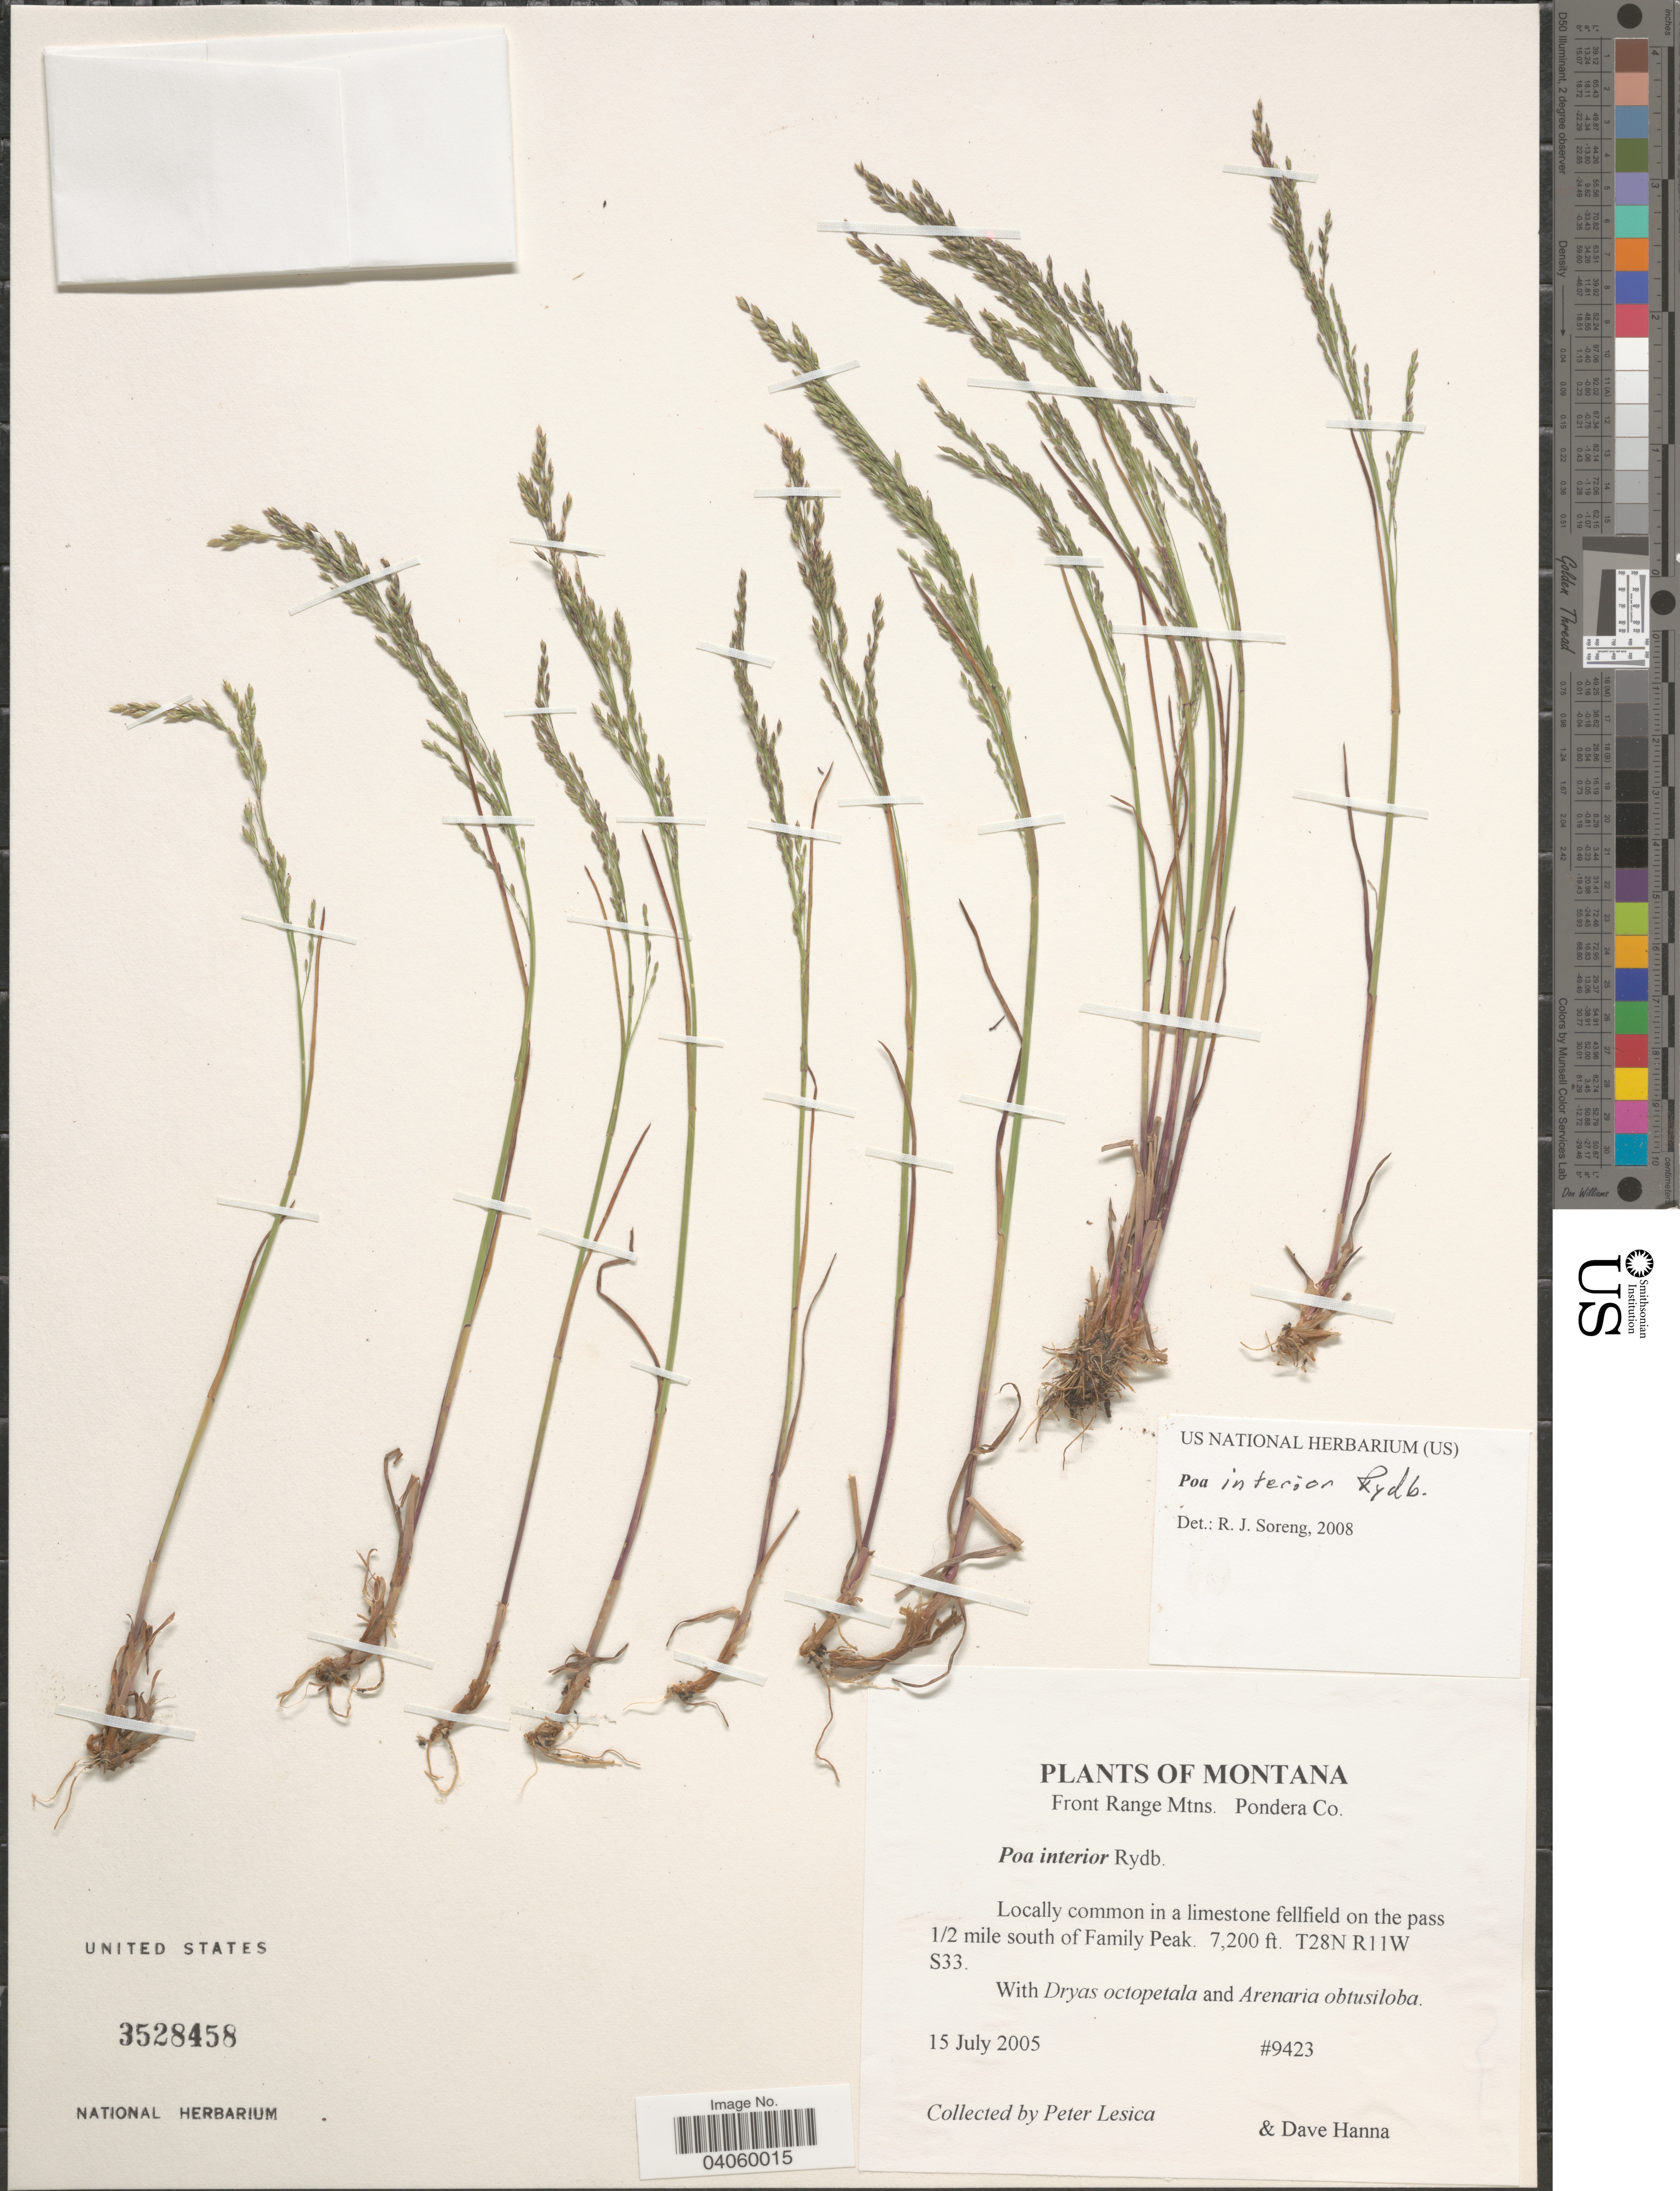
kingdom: Plantae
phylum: Tracheophyta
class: Liliopsida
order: Poales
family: Poaceae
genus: Poa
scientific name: Poa interior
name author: Rydb.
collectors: P. Lesica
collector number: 9423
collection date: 2005-07-15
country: United States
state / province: Montana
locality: Front Range Mtns. Pondera Co. On the pass ½ mile south of Family Peak. T28N R11W S33.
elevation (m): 2195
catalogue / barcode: US 3528458